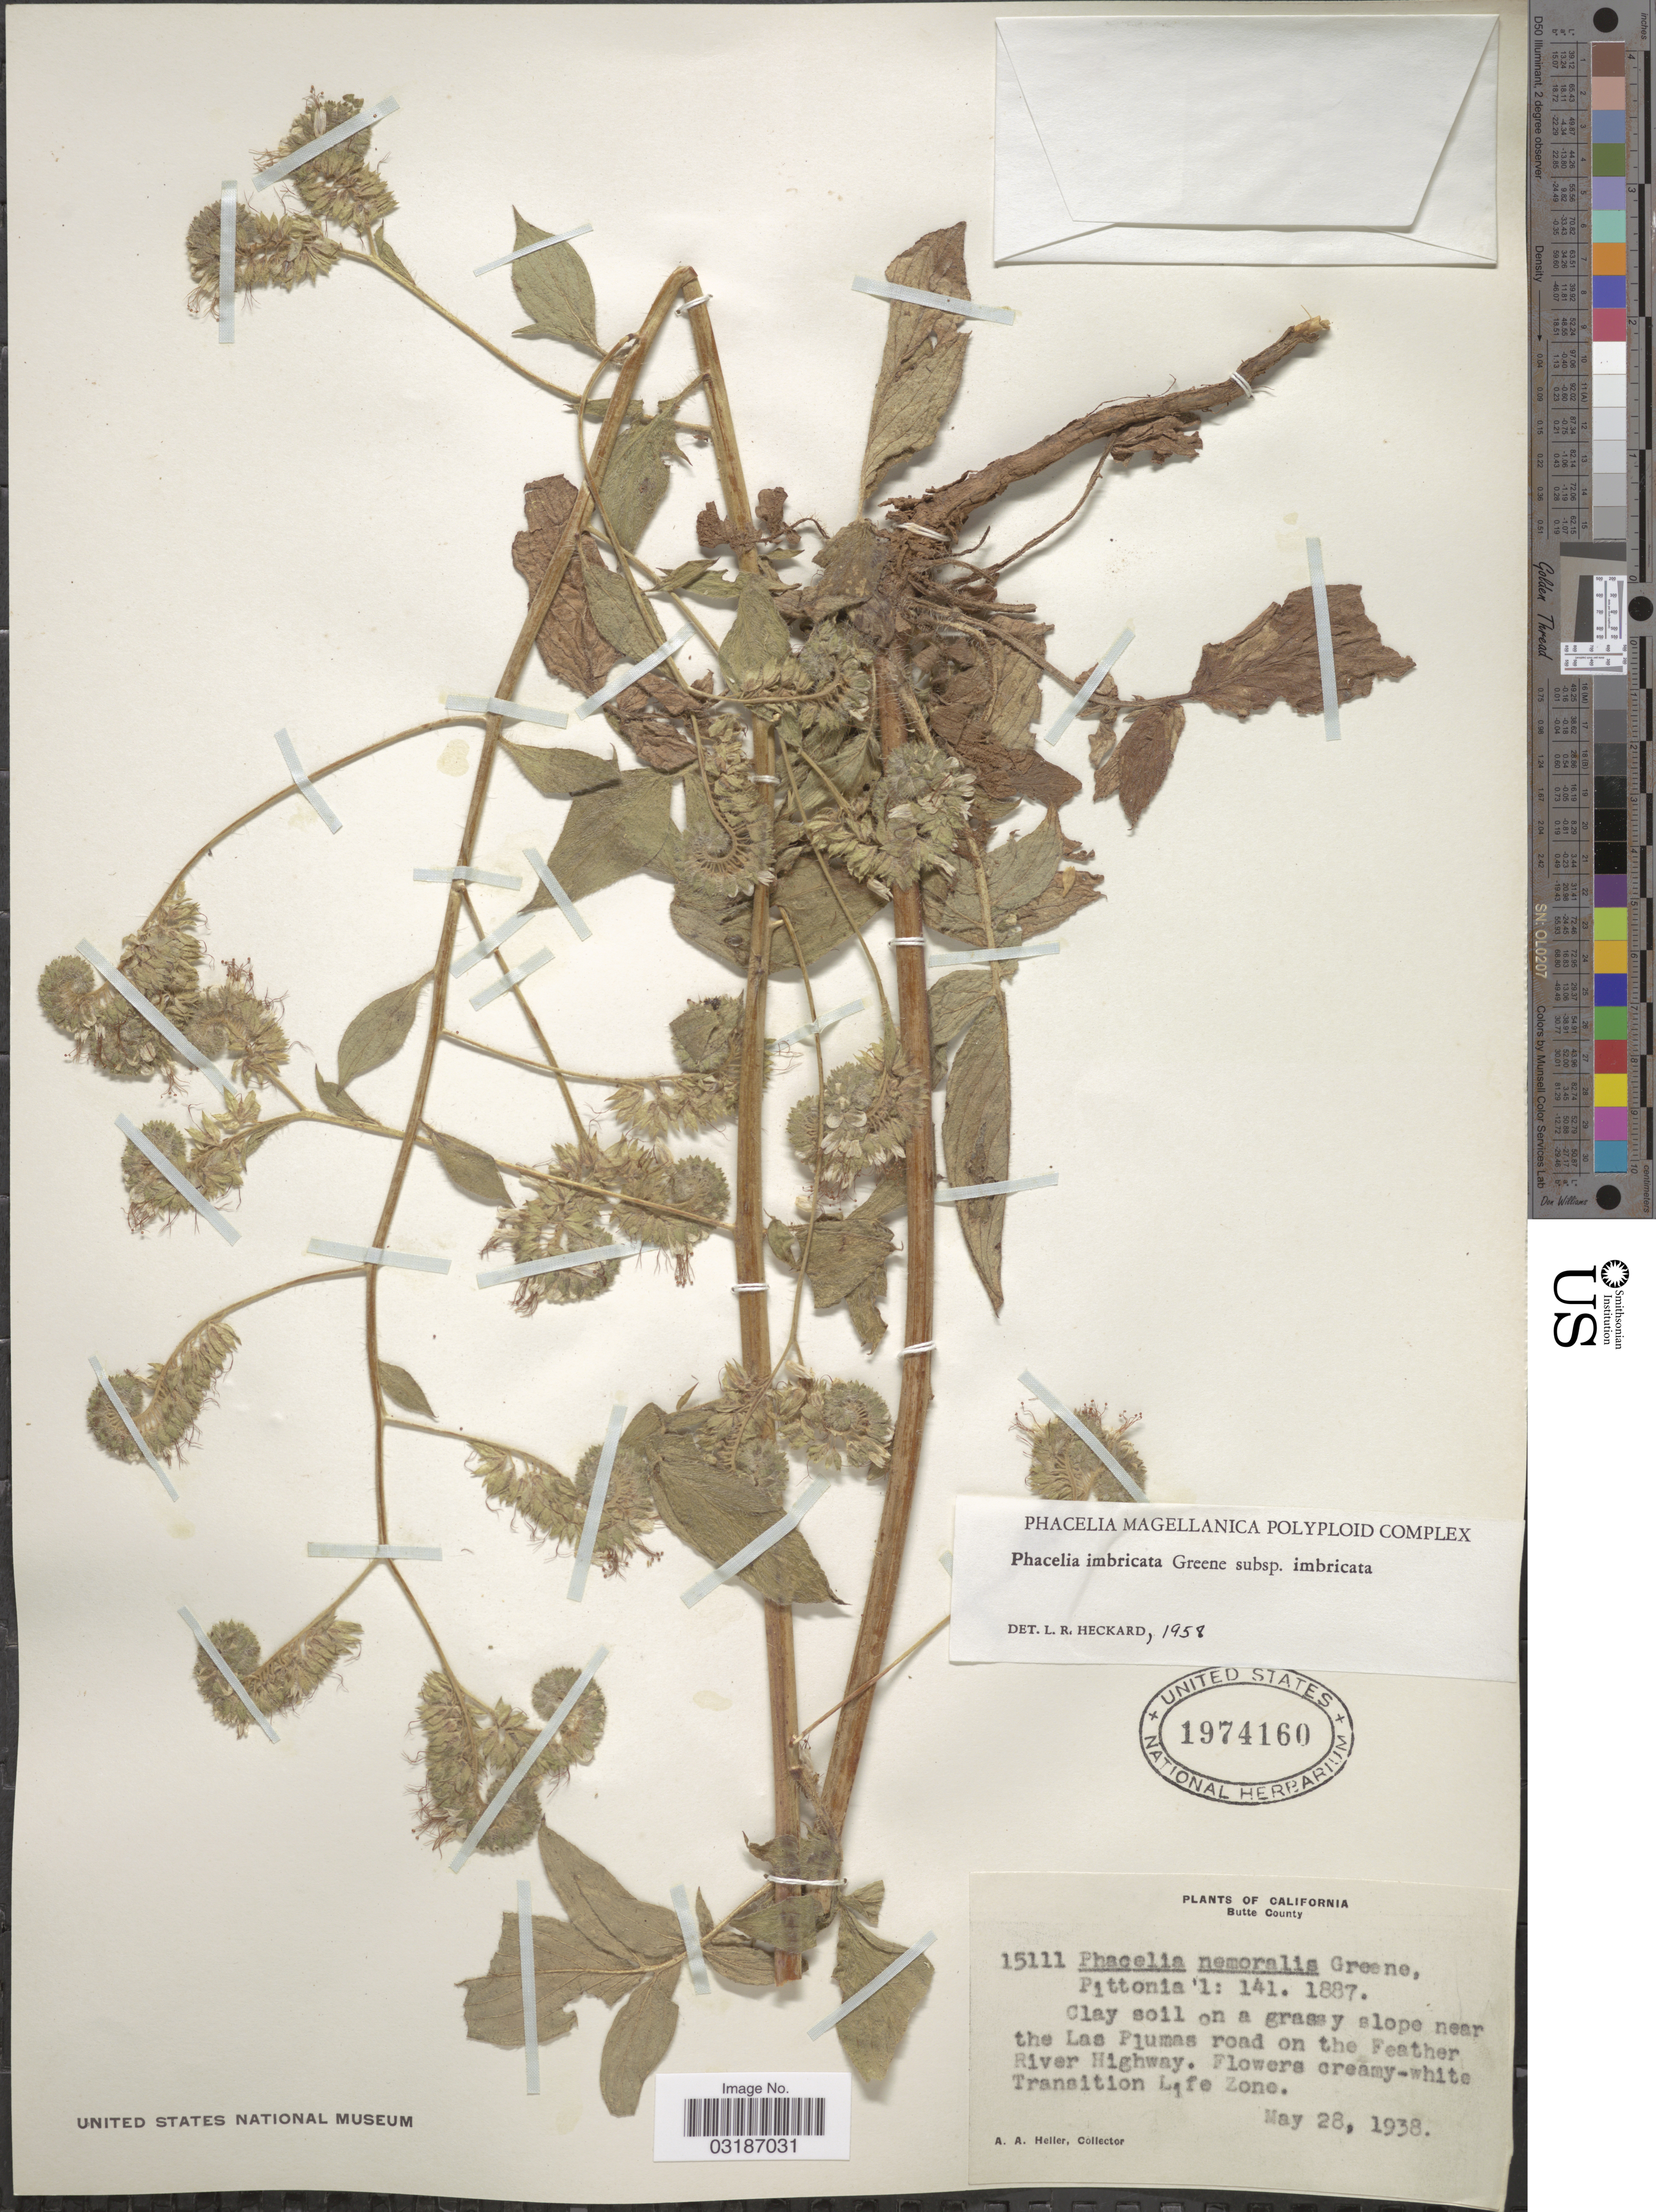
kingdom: Plantae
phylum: Tracheophyta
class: Magnoliopsida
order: Boraginales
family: Hydrophyllaceae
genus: Phacelia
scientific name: Phacelia imbricata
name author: Greene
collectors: A. A. Heller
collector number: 15111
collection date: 1938-05-28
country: United States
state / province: California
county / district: Butte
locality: Butte County. Clay soil on a grassy slope near the Las Plumas road on the Feather River Highway. Transition Life Zone.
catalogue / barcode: US 1974160